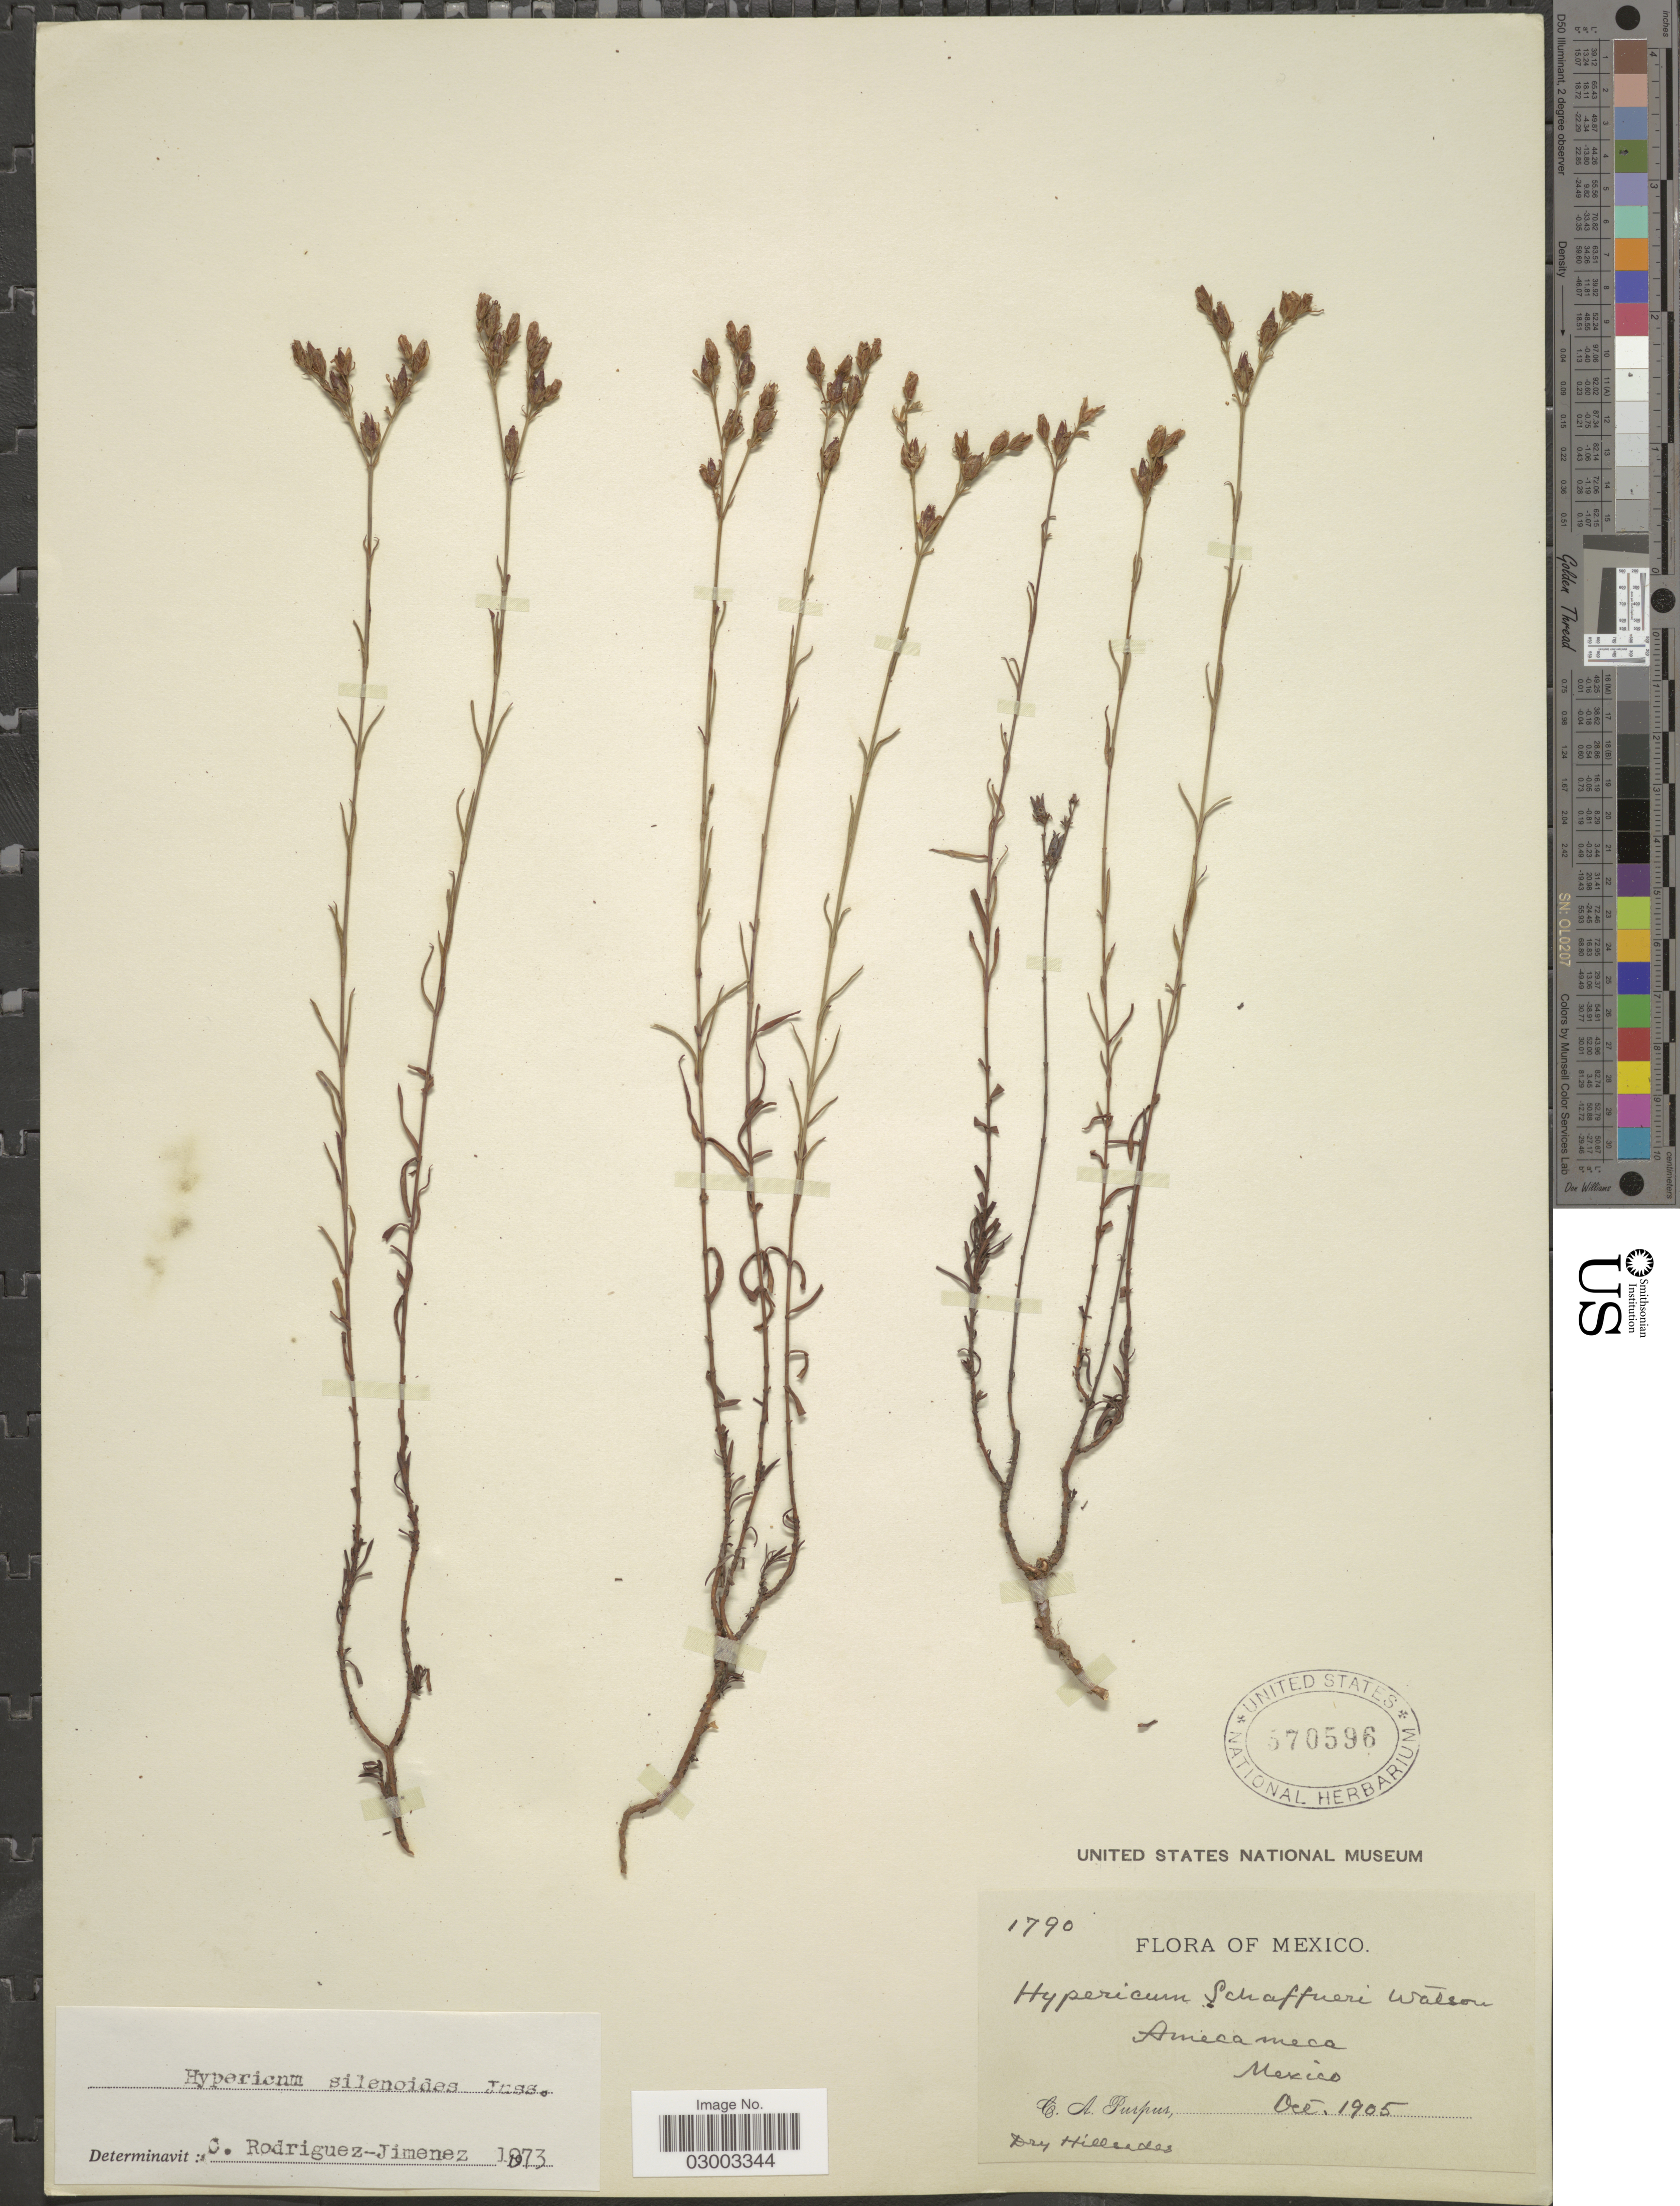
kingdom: Plantae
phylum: Tracheophyta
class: Magnoliopsida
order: Malpighiales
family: Hypericaceae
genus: Hypericum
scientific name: Hypericum silenoides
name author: Juss.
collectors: C. A. Purpus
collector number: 1790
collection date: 1905-10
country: Mexico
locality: Amecameca.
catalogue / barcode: US 570596